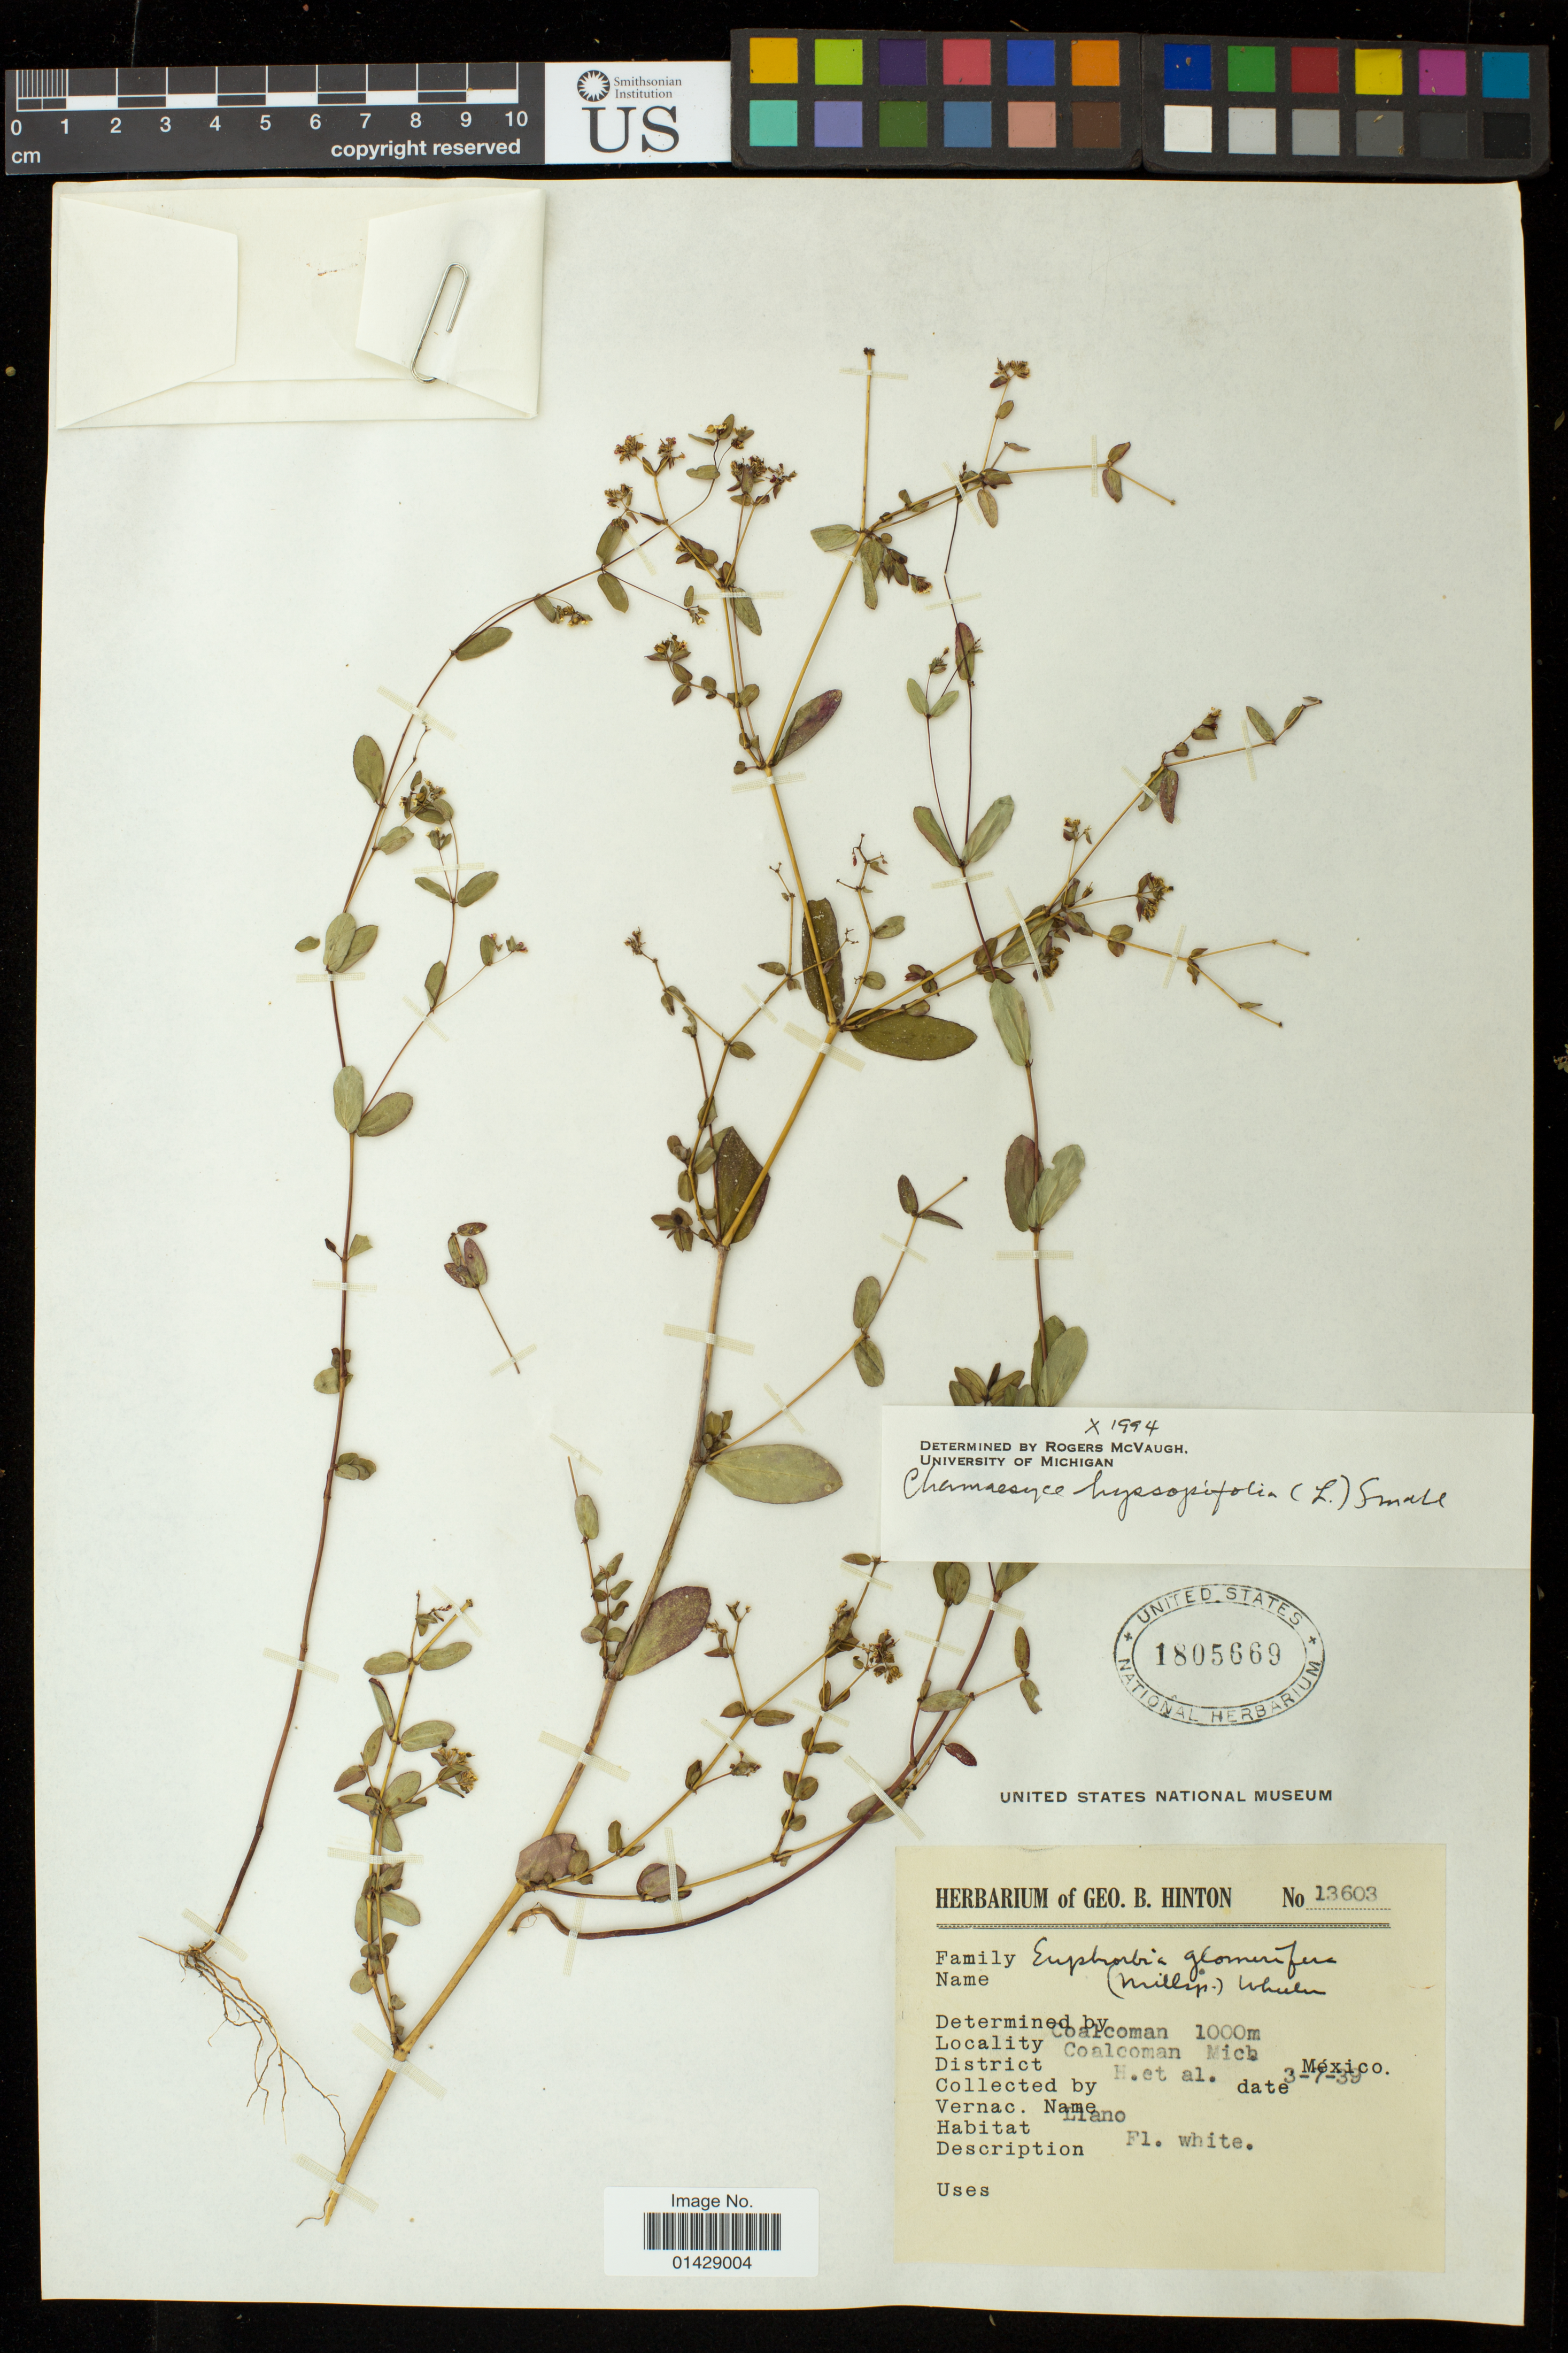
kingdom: Plantae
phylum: Tracheophyta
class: Magnoliopsida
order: Malpighiales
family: Euphorbiaceae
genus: Euphorbia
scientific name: Euphorbia hyssopifolia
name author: L.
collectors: G. B. Hinton & et al.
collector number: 13603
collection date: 1939-03-07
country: Mexico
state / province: Michoacán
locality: Coalcoman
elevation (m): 1000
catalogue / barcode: US 1805669